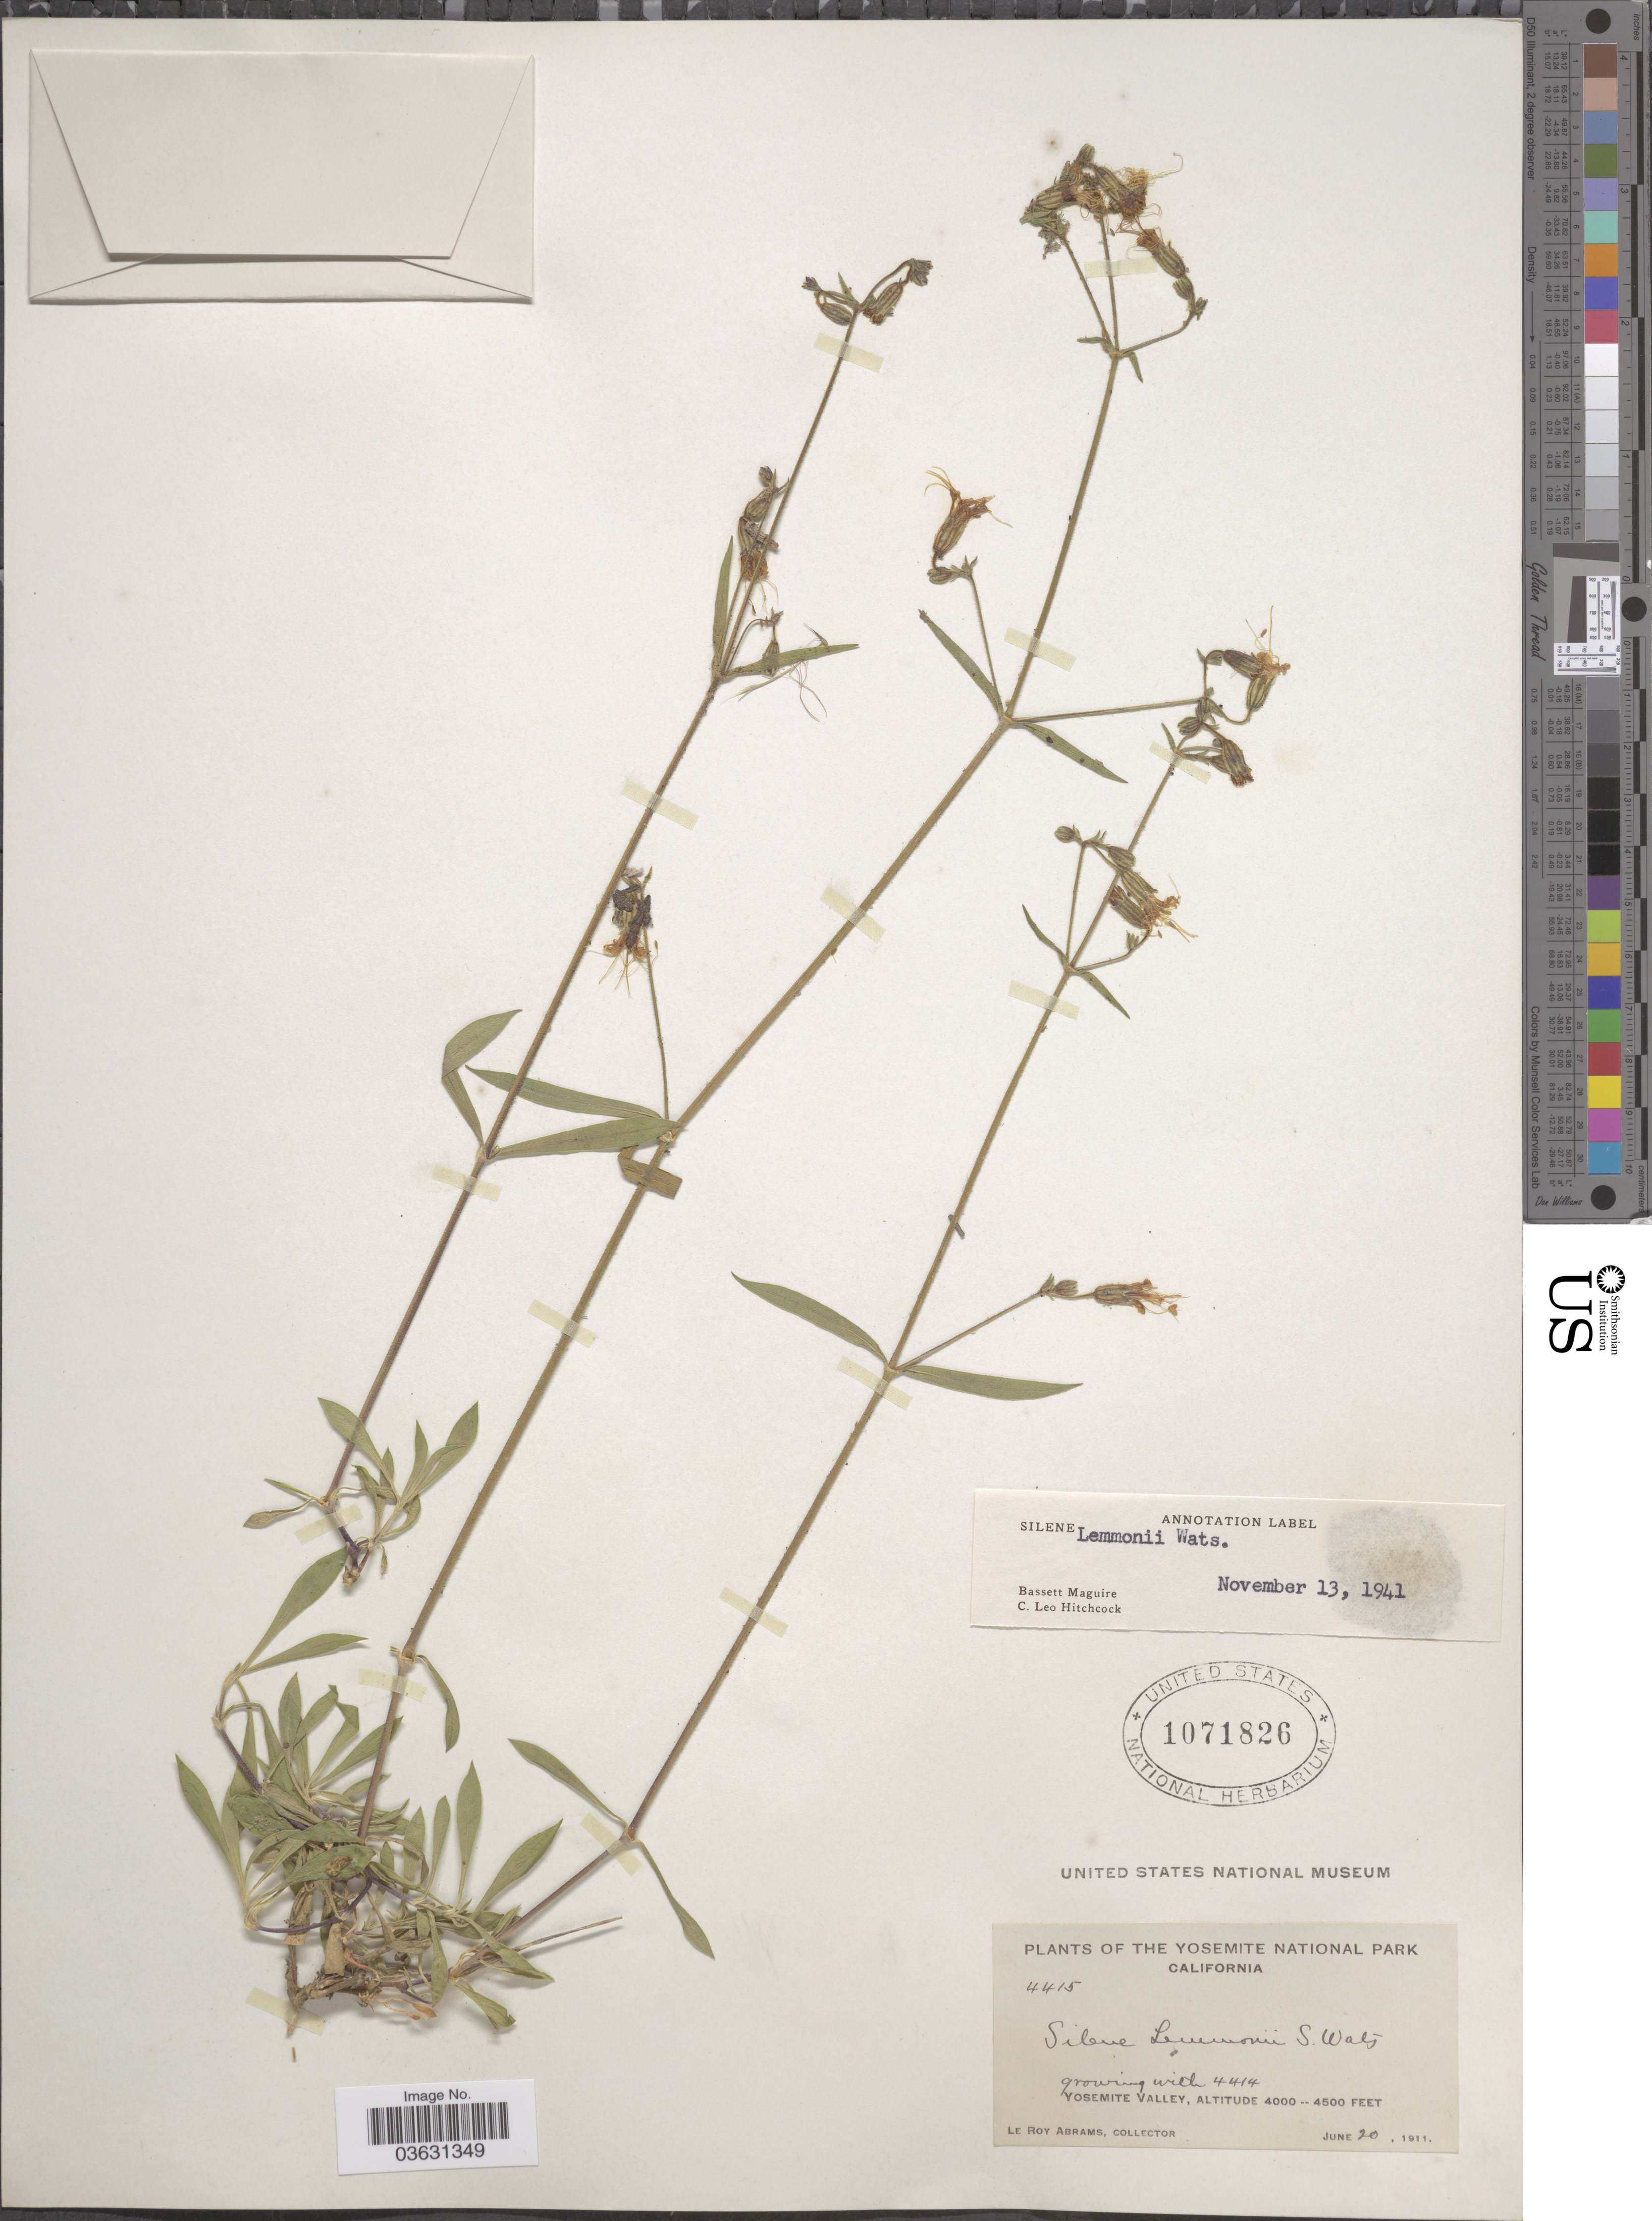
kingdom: Plantae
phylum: Tracheophyta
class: Magnoliopsida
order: Caryophyllales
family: Caryophyllaceae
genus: Silene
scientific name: Silene lemmonii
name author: S. Watson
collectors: L. Abrams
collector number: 4415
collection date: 1911-06-20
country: United States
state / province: California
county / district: Mariposa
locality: The Yosemite National Park. Yosemite Valley.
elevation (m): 1219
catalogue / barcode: US 1071826